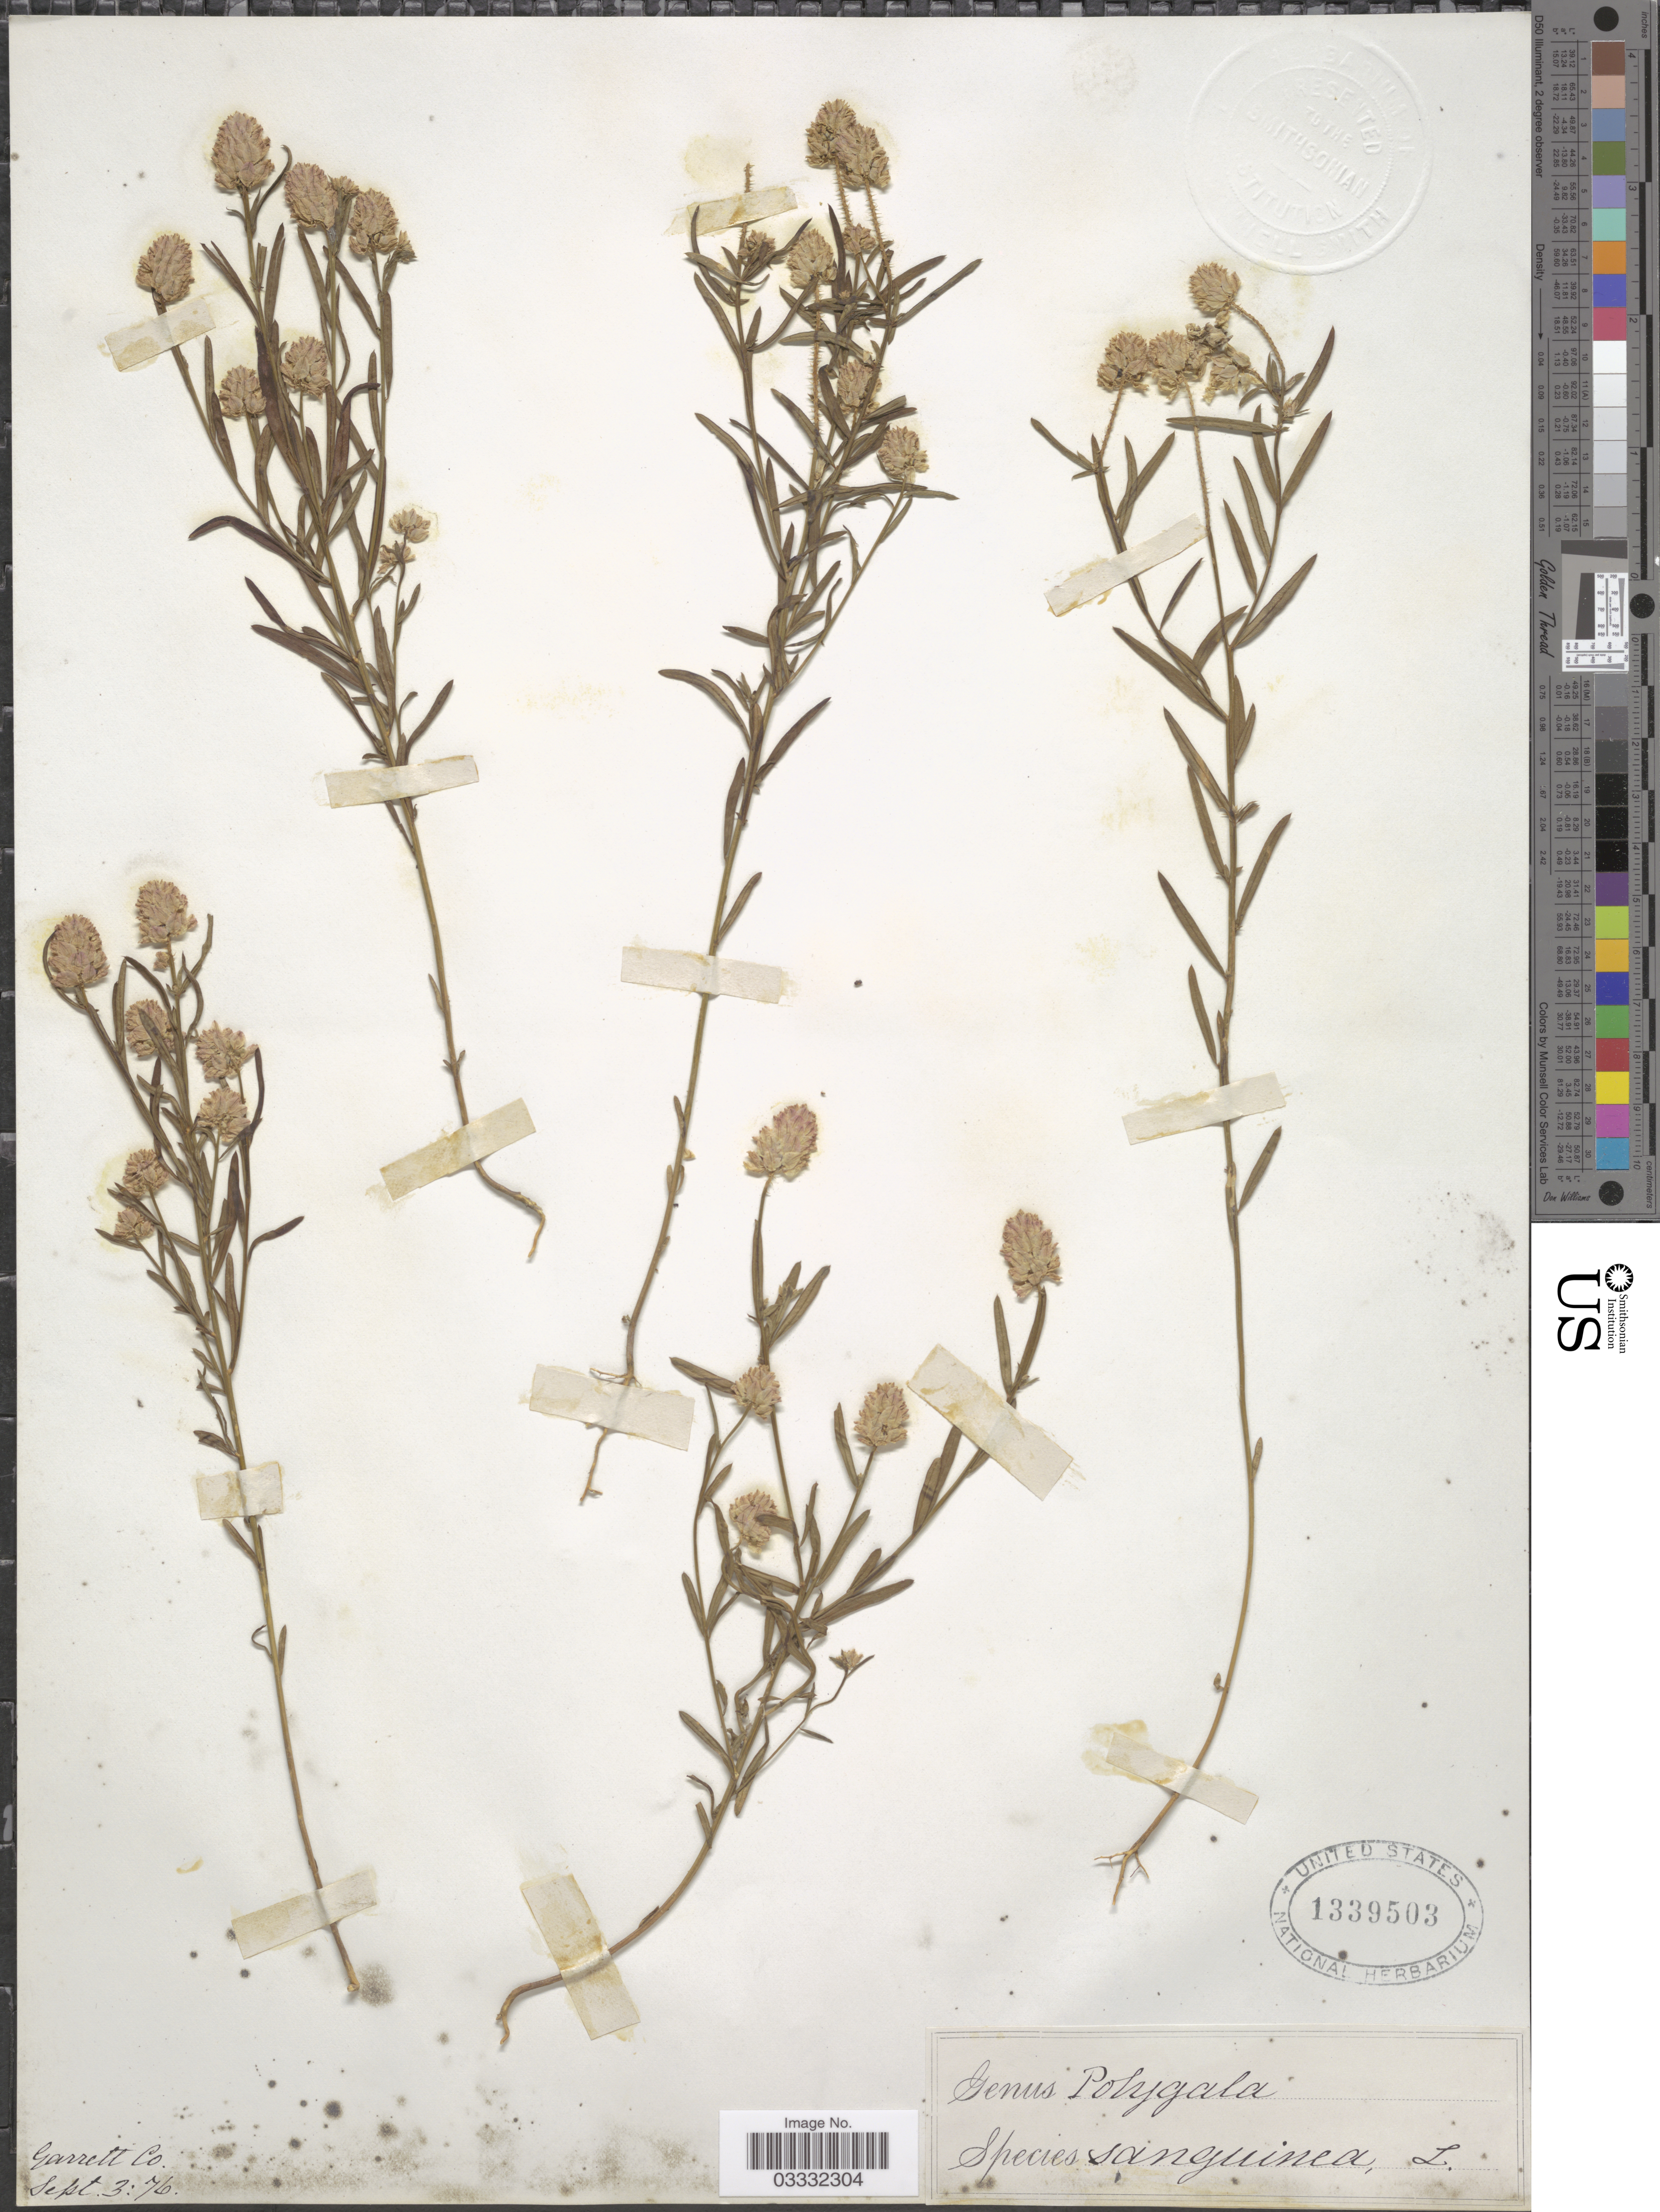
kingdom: Plantae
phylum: Tracheophyta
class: Magnoliopsida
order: Fabales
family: Polygalaceae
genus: Polygala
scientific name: Polygala sanguinea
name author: L.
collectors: J. Donnell Smith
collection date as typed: Transcribed d/m/y: 3/9/76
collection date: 1876-09-03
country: United States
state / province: Maryland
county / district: Garrett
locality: Garrett Co.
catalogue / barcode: US 1339503